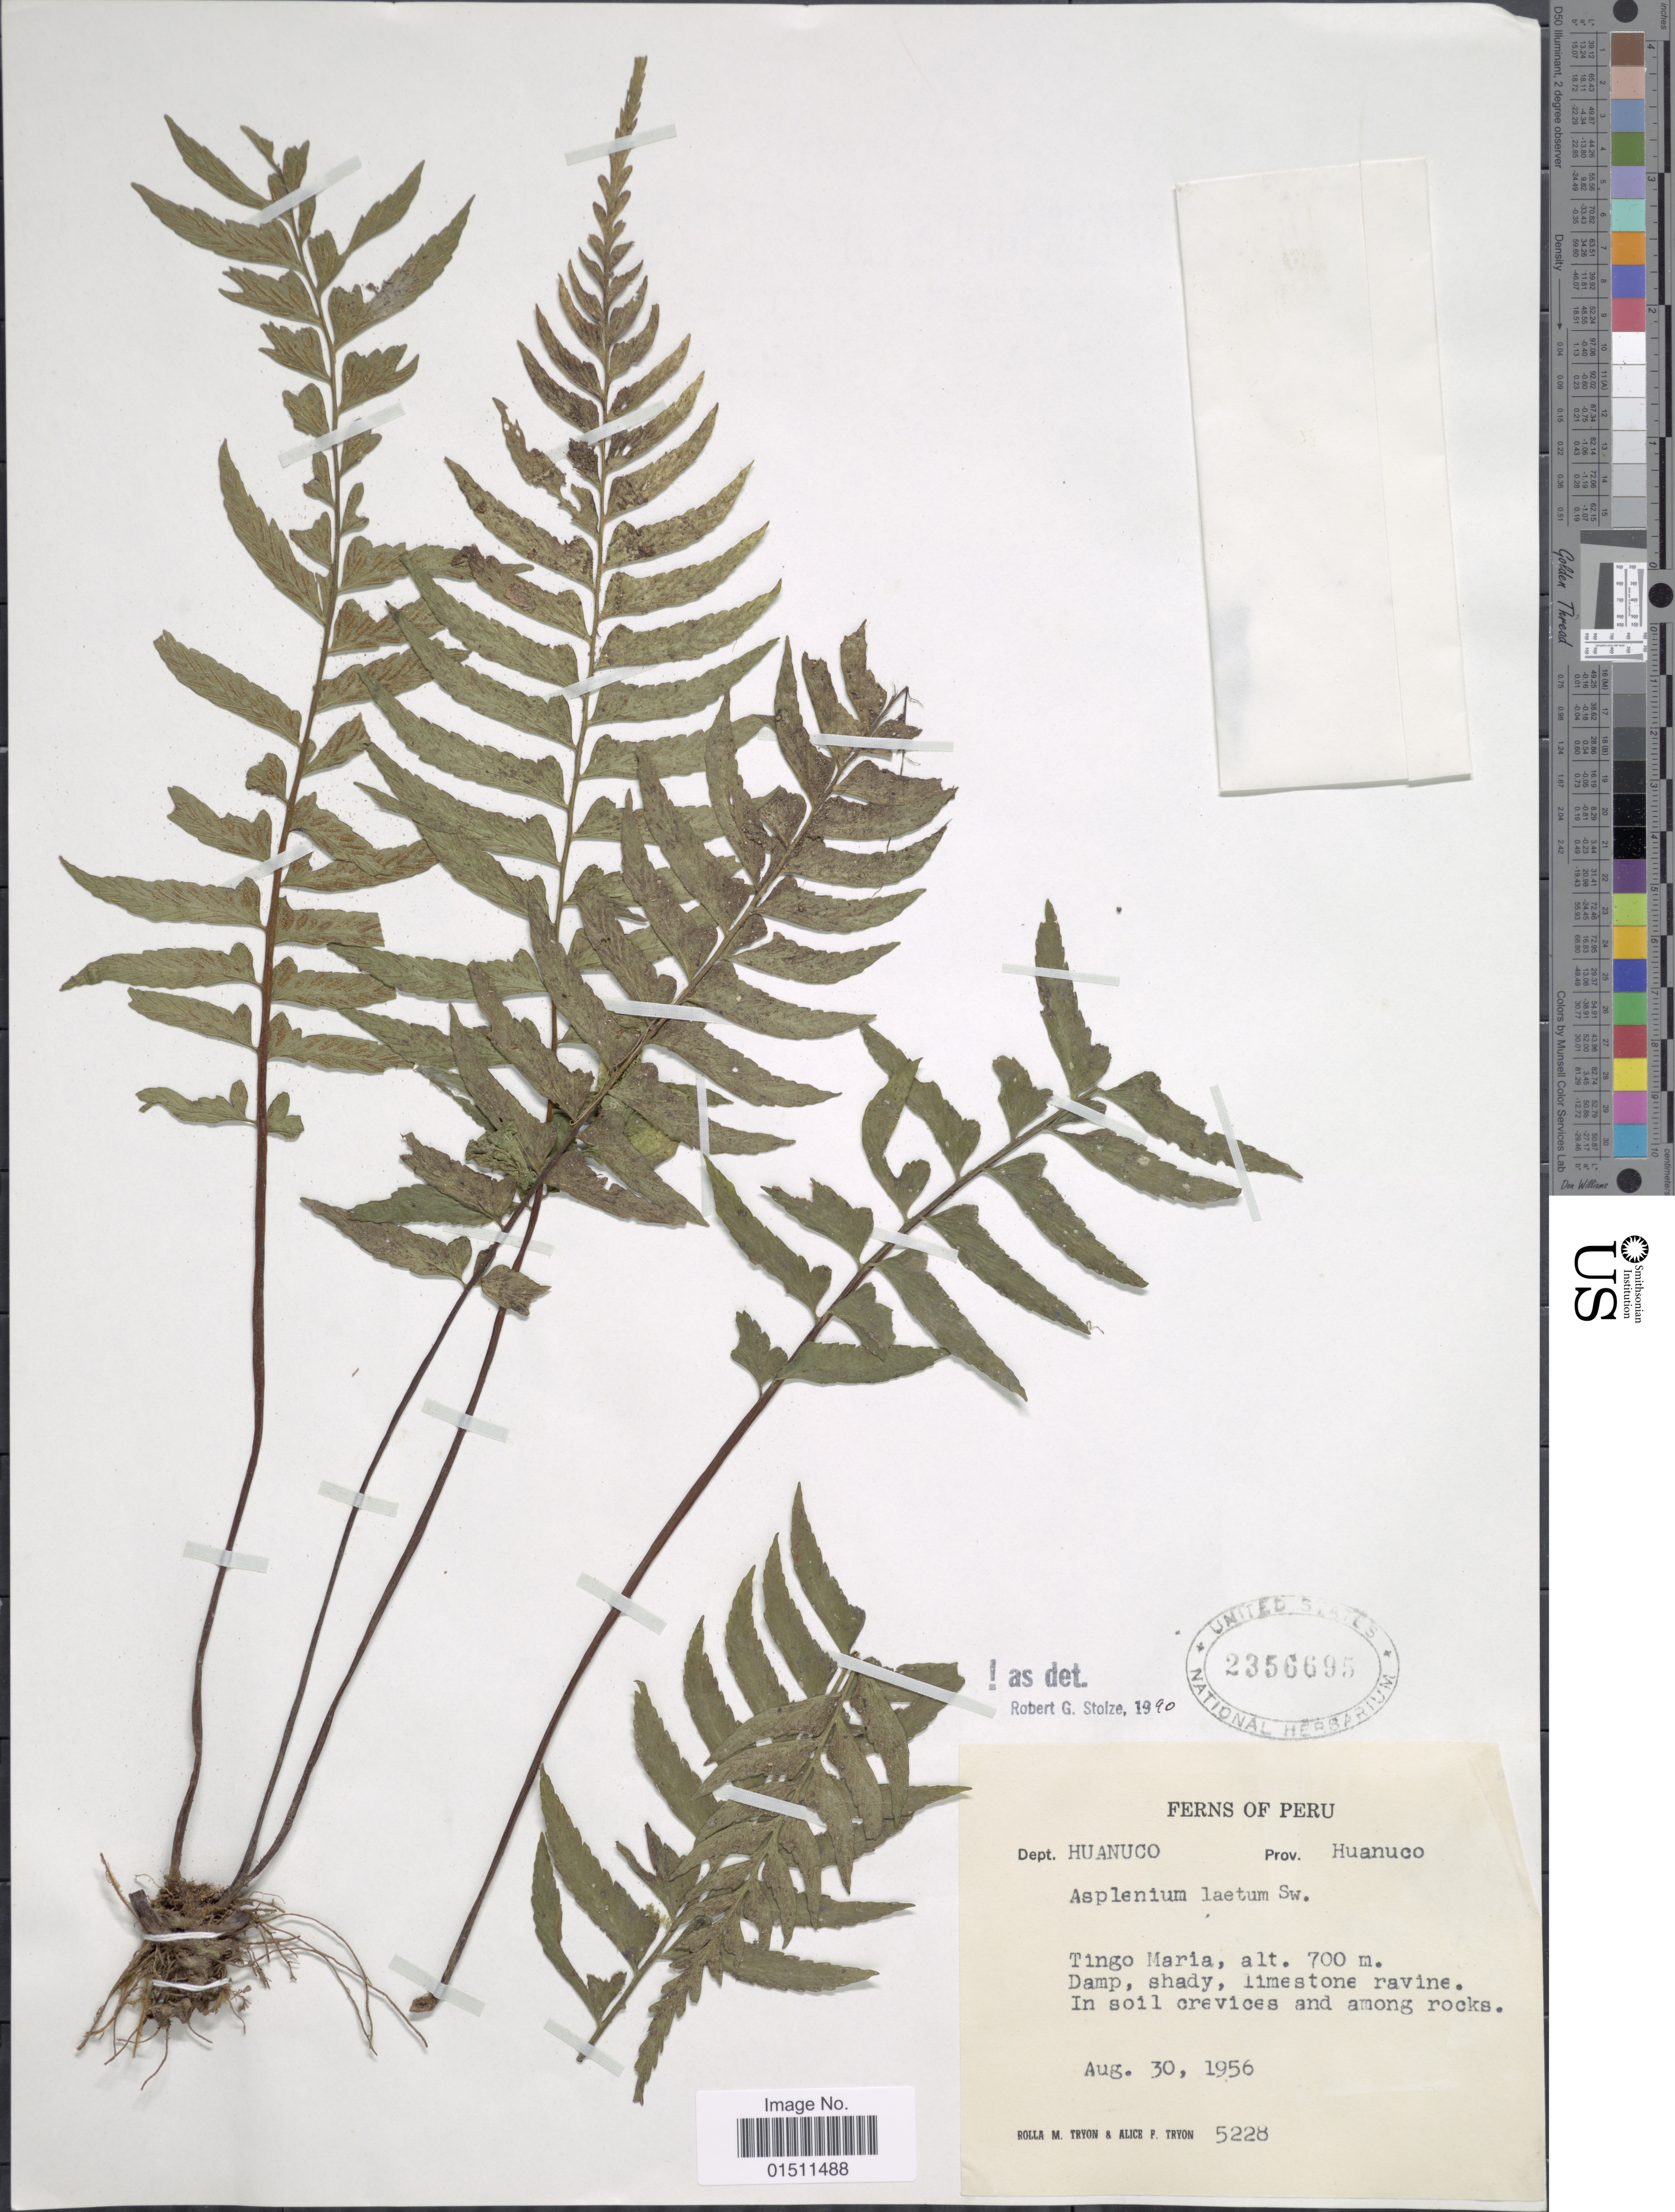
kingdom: Plantae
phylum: Tracheophyta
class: Polypodiopsida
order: Polypodiales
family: Aspleniaceae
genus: Asplenium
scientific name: Asplenium laetum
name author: Sw.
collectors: R. M. Tryon & A. F. Tryon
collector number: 5228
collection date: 1956-08-30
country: Peru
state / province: Huánuco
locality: Dept. Huanuco, Prov. Huanuco, Tingo Maria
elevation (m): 700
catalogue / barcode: US 2356695